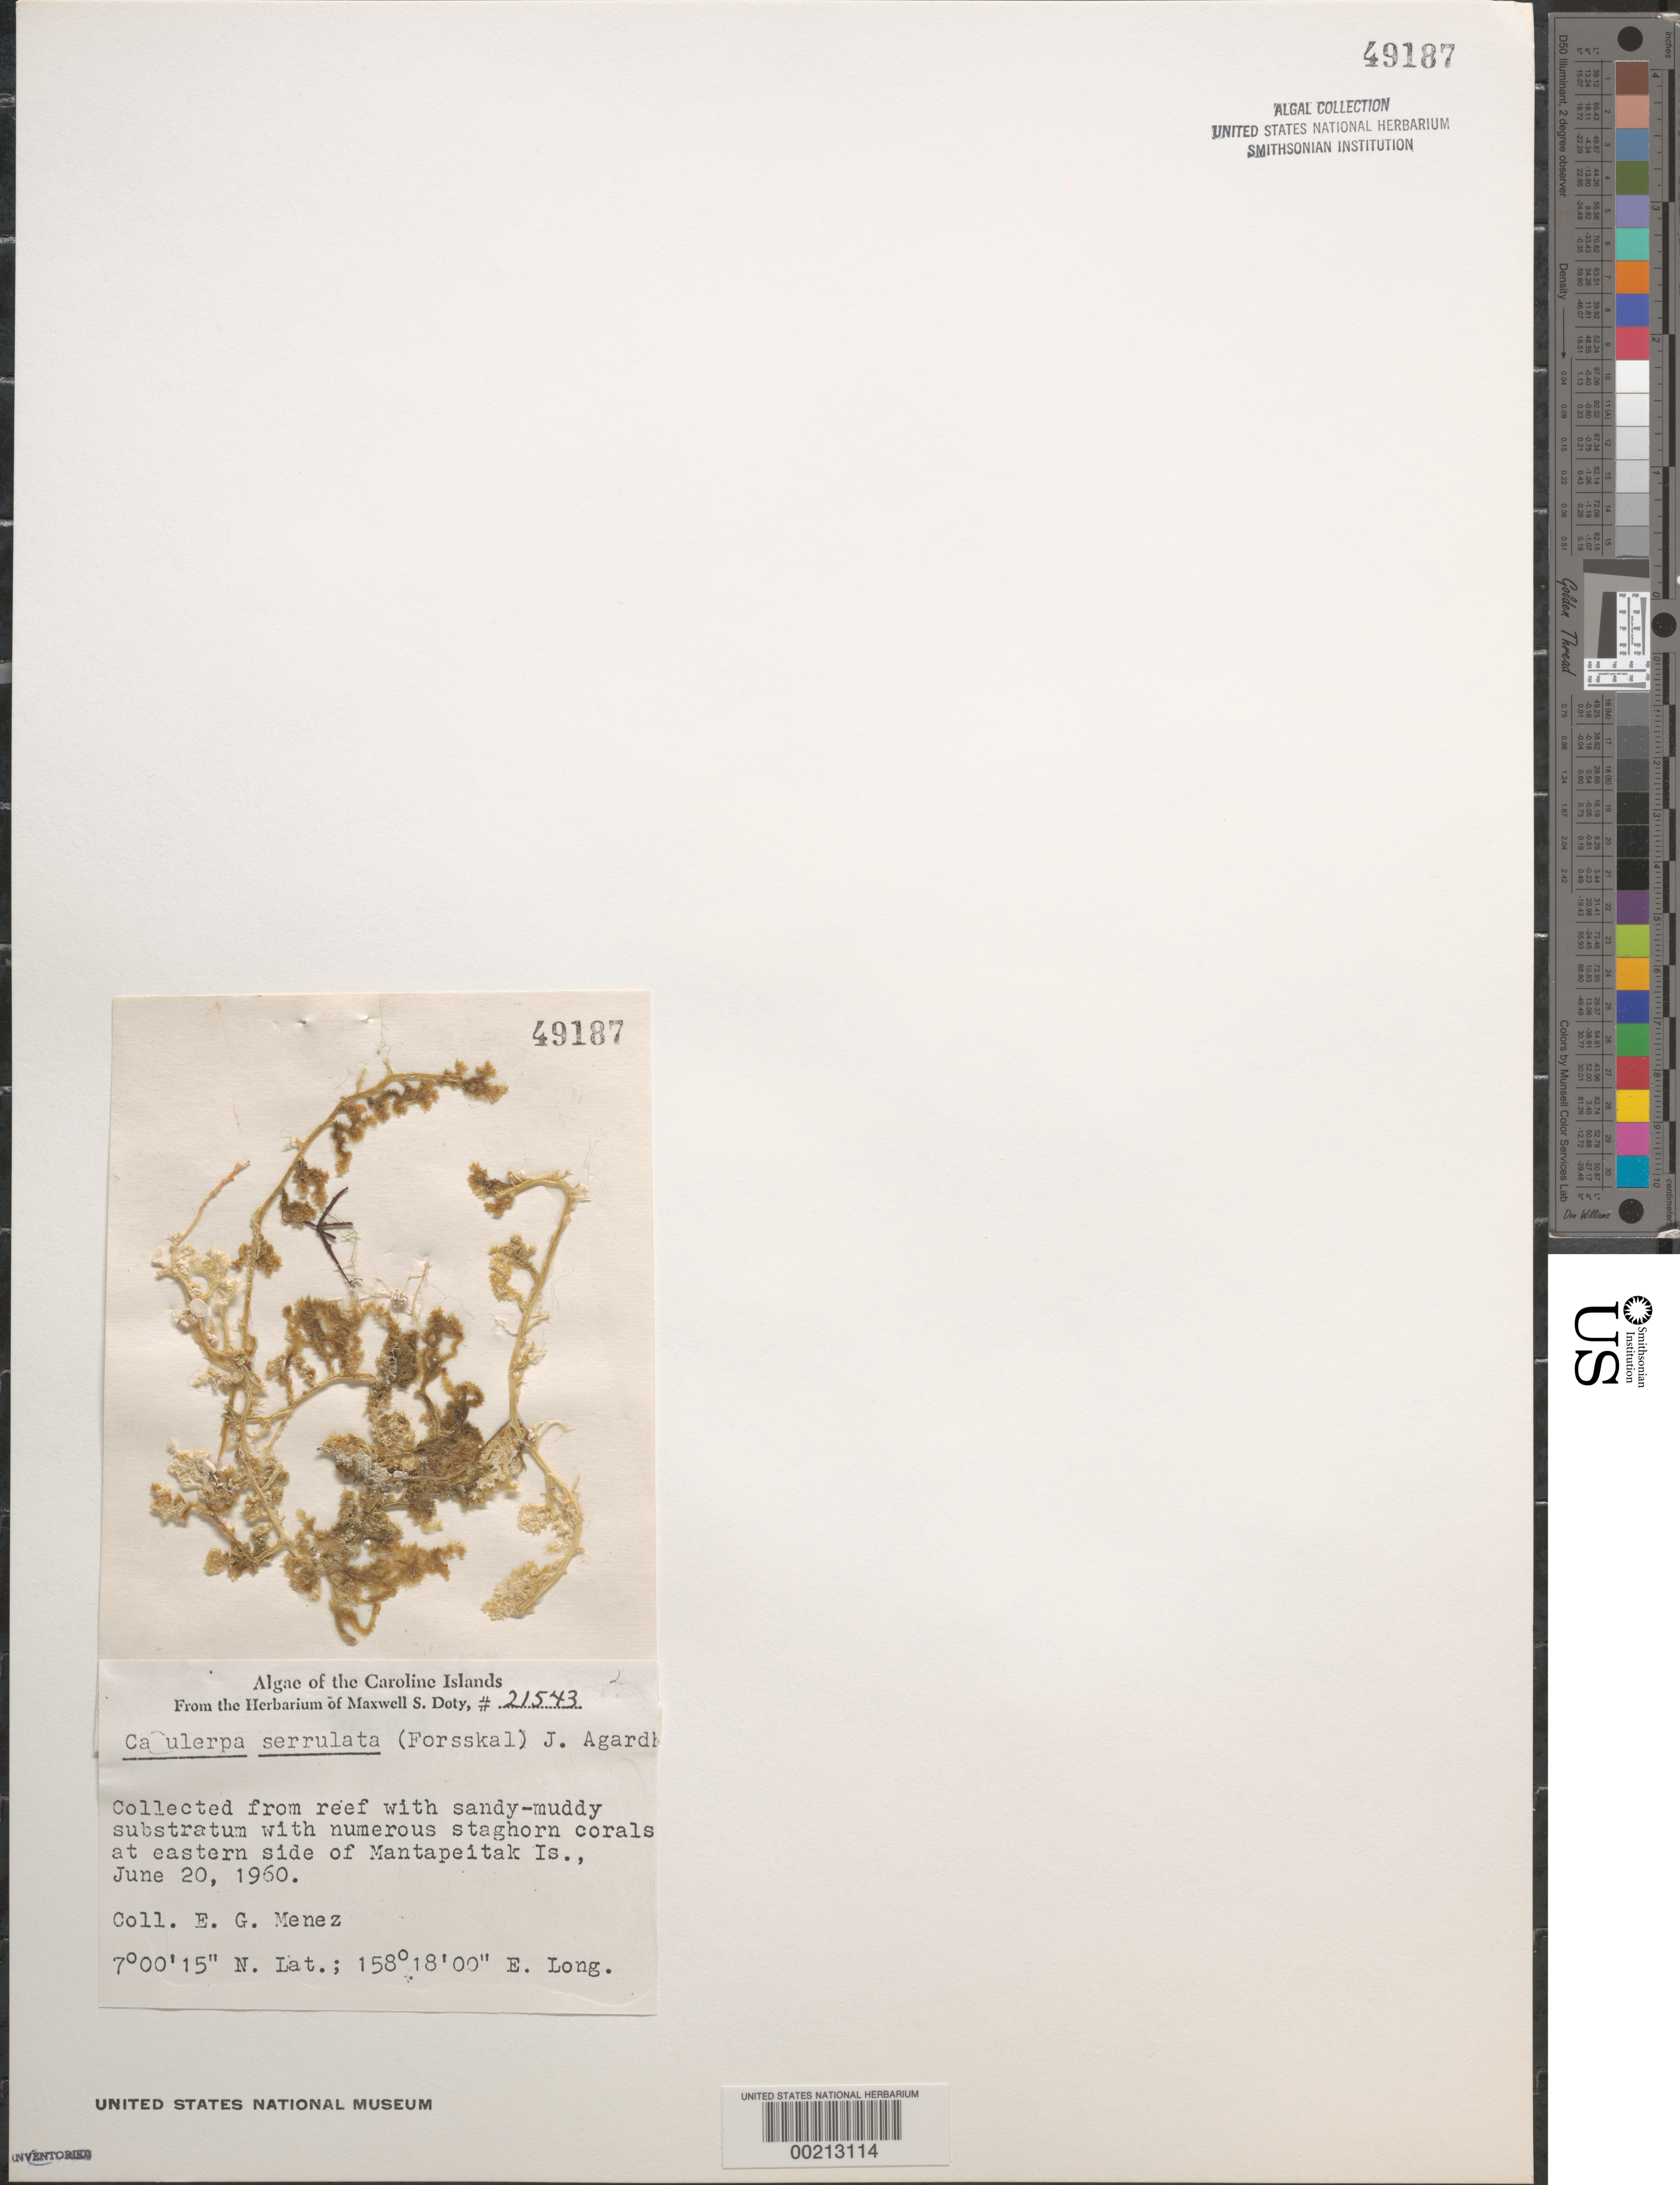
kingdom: Plantae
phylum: Chlorophyta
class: Ulvophyceae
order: Bryopsidales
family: Caulerpaceae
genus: Caulerpa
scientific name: Caulerpa serrulata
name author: (Forssk.) J. Agardh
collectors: Meñez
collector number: MSD 21543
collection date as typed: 20 Jun 1960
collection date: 1960-06-20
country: Micronesia, Federated States of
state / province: Pohnpei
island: Mantapeitak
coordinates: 7 00' 15" N, 158 18' 00" E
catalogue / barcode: US 49187